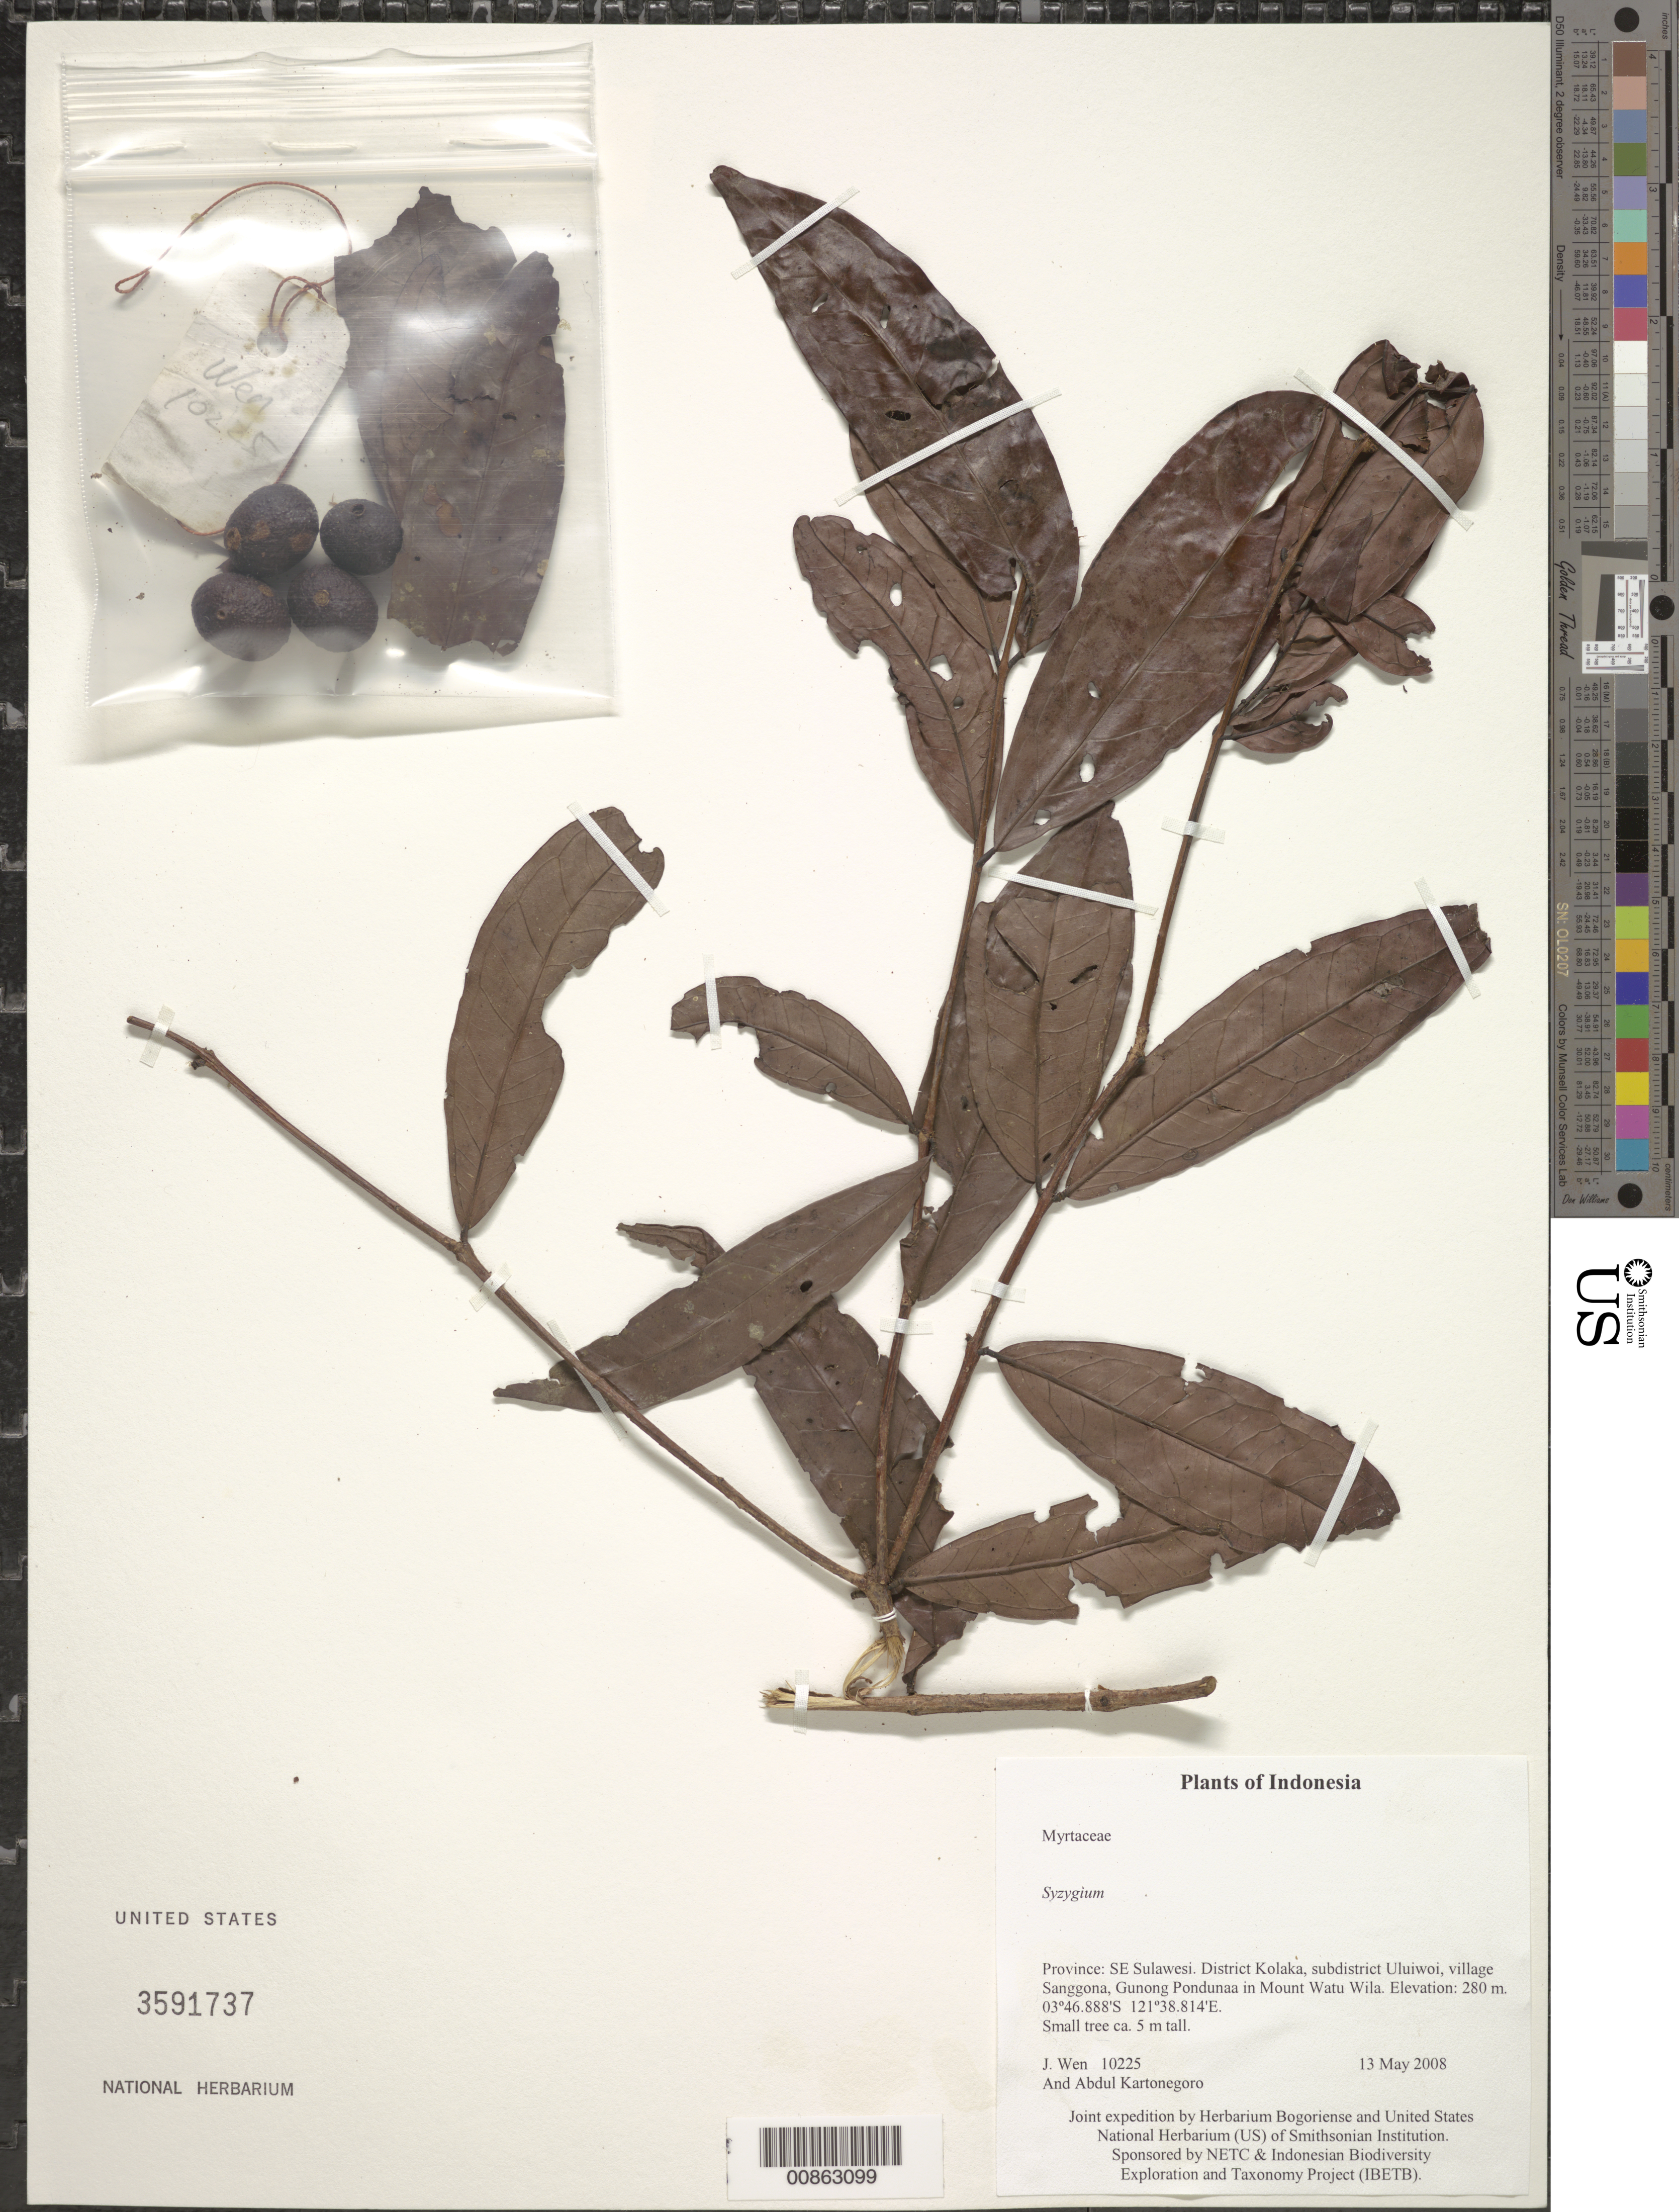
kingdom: Plantae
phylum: Tracheophyta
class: Magnoliopsida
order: Myrtales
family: Myrtaceae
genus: Syzygium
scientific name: Syzygium sp.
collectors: J. Wen & A. Kartonegoro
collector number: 10225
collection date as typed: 13 May 2008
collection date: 2008-05-13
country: Indonesia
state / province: Sulawesi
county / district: Sulawesi Tenggara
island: Sulawesi [Celebes]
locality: District Kolaka, subdistrict Uluiwoi, village Sanggona, Gunong Pondunaa in Mount Watu Wila.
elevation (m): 280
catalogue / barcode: US 3591737